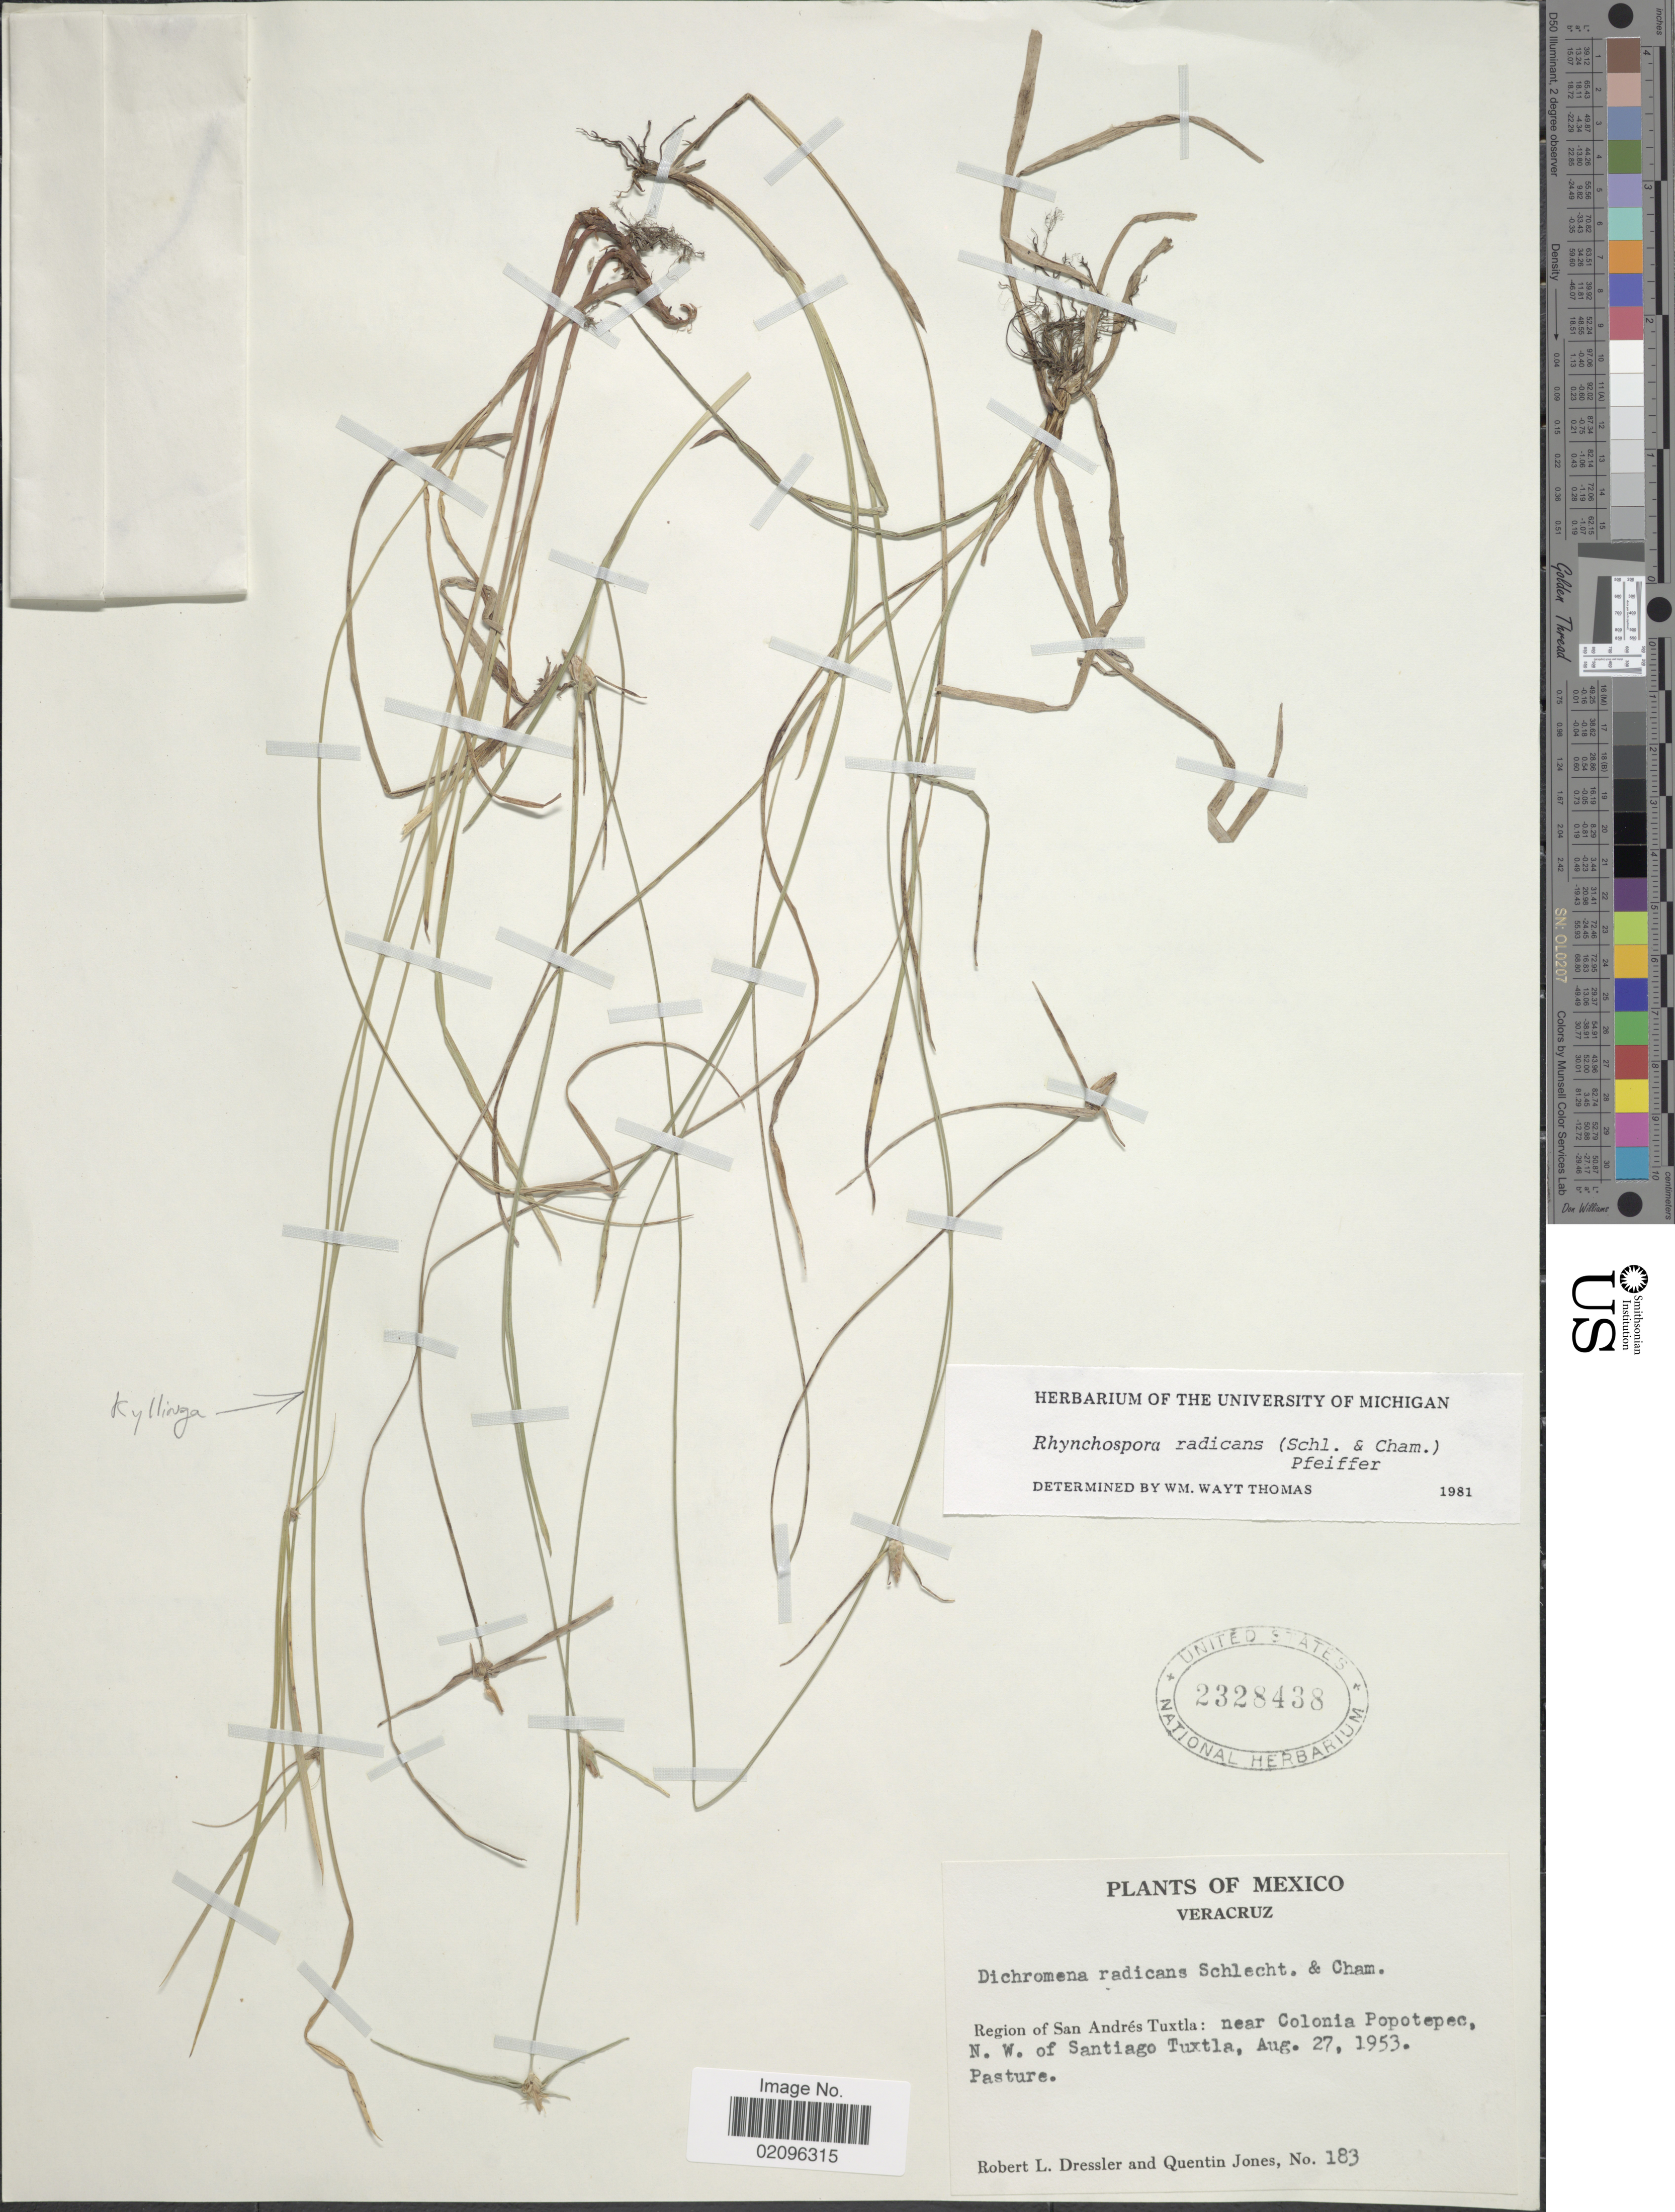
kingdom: Plantae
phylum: Tracheophyta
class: Liliopsida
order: Poales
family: Cyperaceae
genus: Rhynchospora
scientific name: Rhynchospora radicans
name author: (Schltdl. & Cham.) H. Pfeiff.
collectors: R. Dressler & Q. Jones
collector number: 183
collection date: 1953-08-27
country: Mexico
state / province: Veracruz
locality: Veracruz, region of San Andres Tuxtla: near Colonia Popotepec N.W. of Santiago Tuxtla.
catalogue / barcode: US 2328438